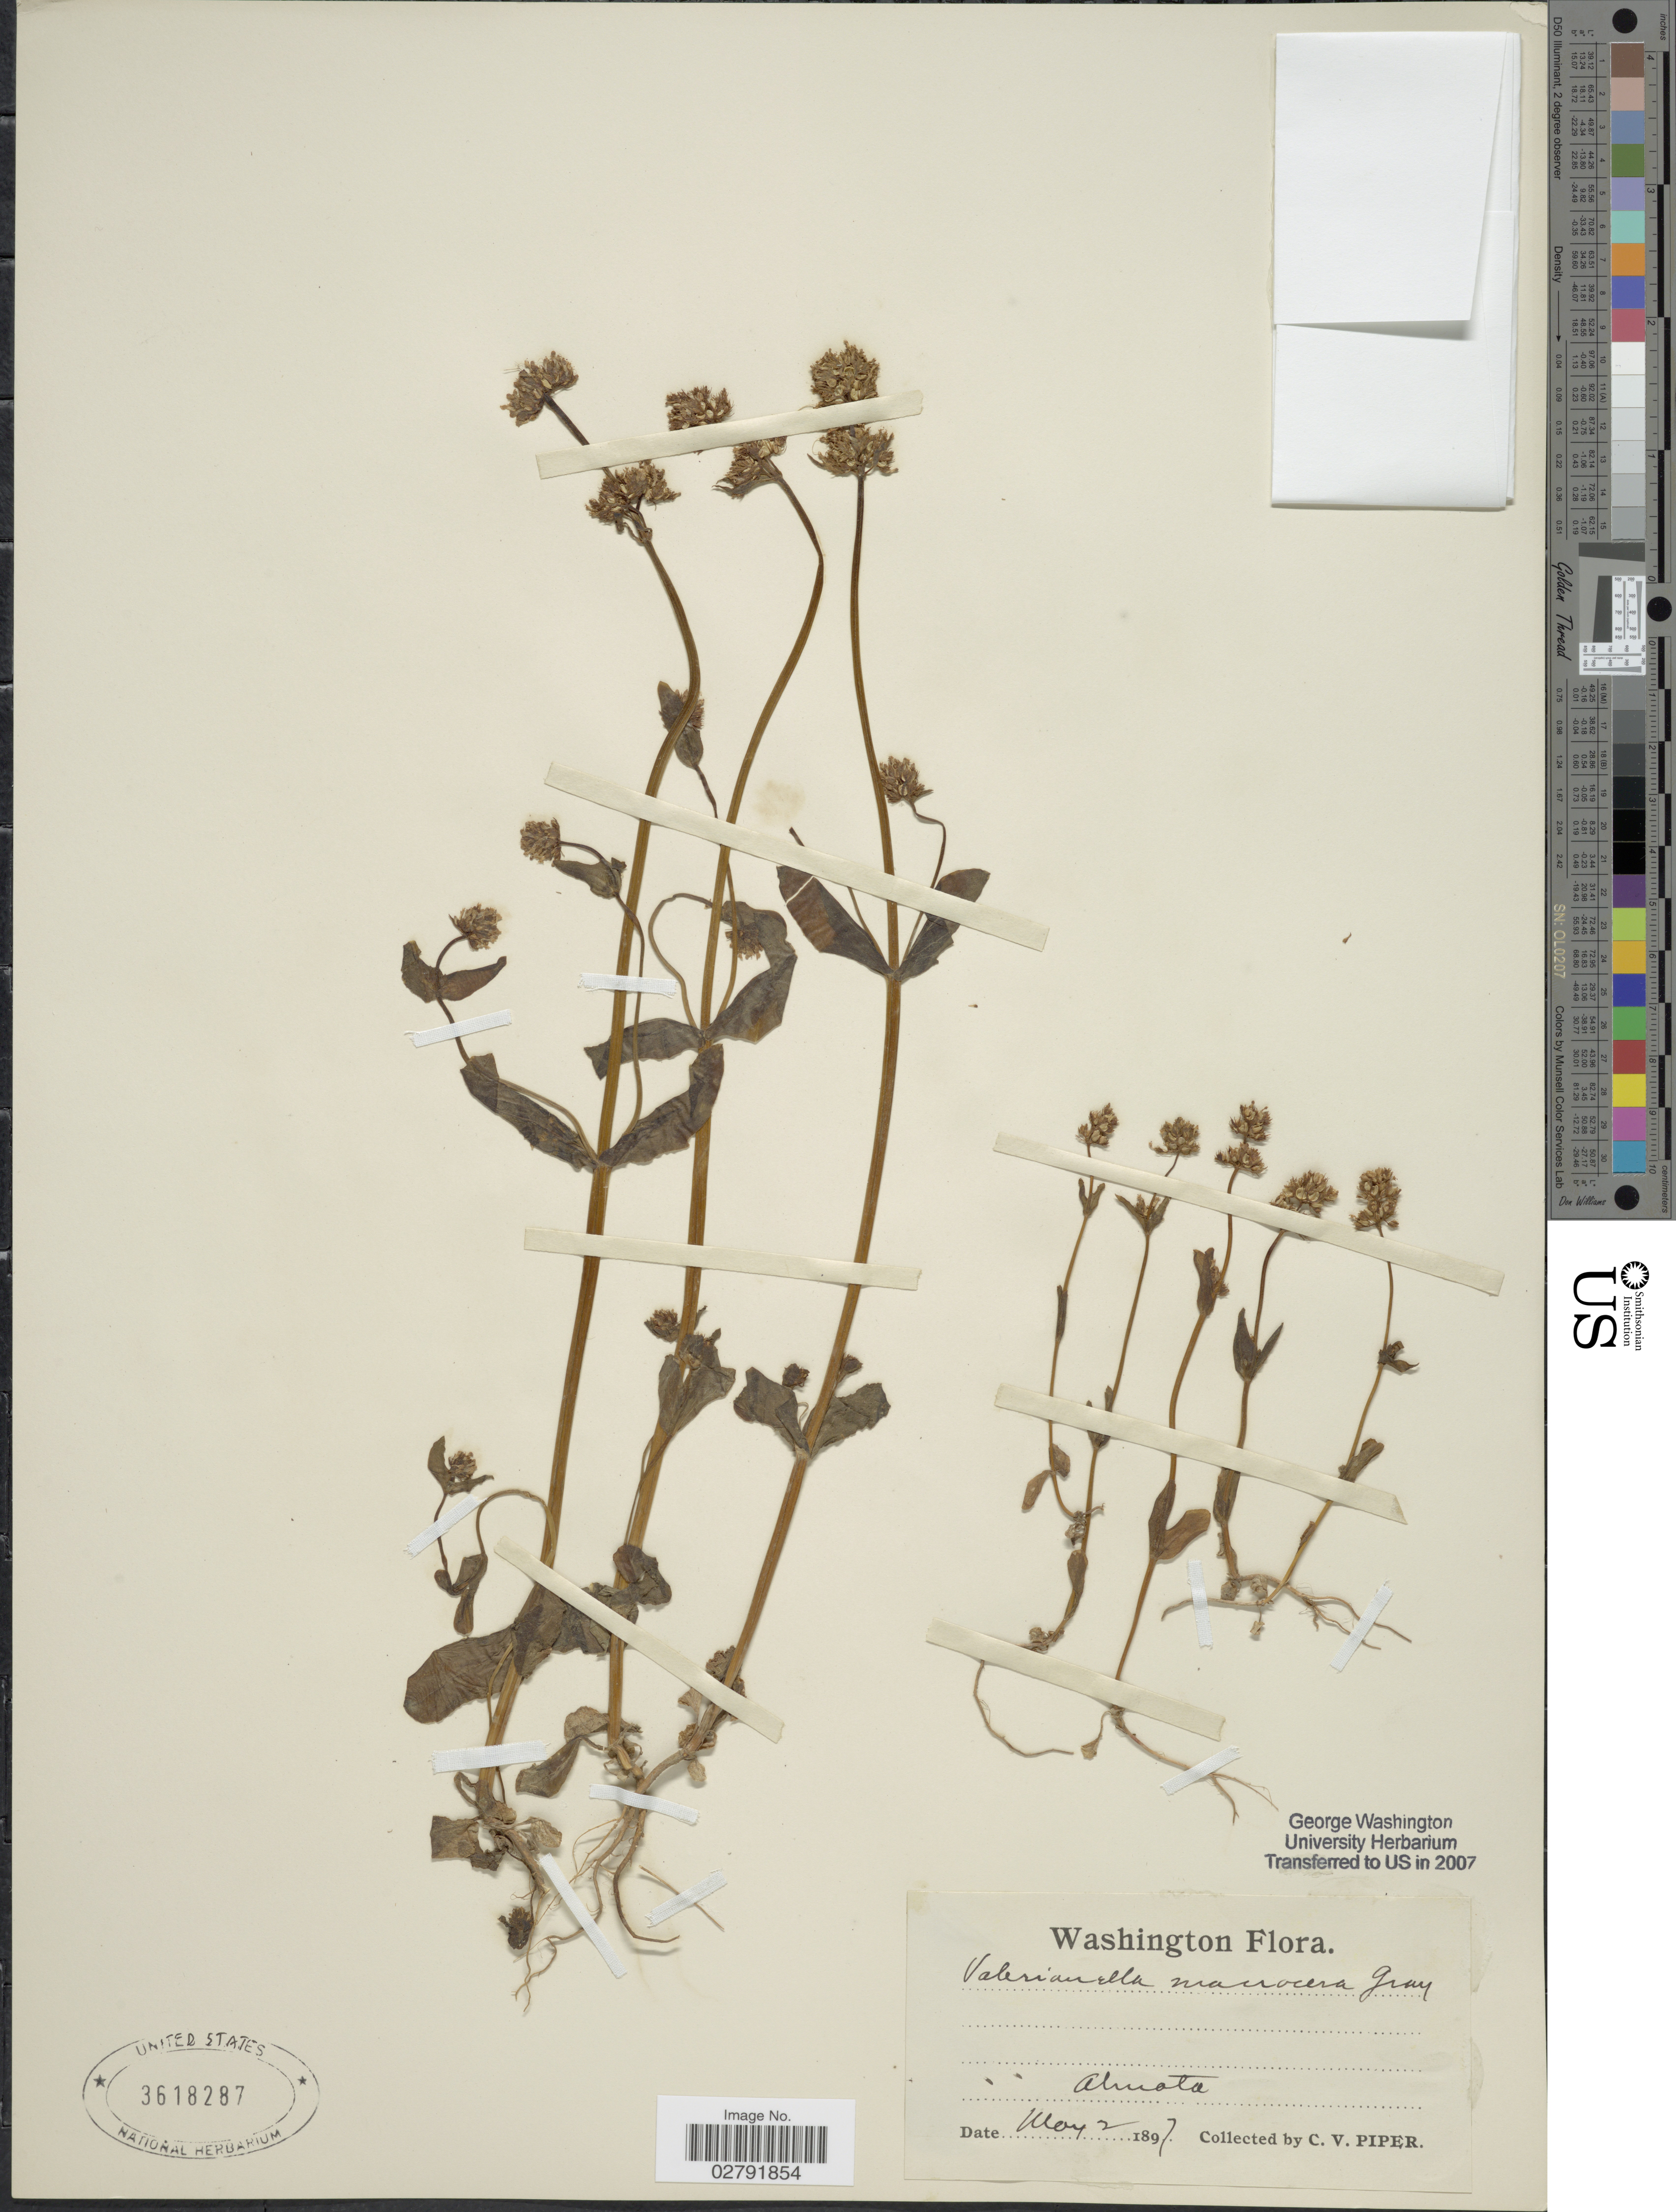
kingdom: Plantae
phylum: Tracheophyta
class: Magnoliopsida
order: Dipsacales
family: Caprifoliaceae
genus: Plectritis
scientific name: Plectritis macrocera subsp. grayi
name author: (Suksd.) Morey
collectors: C. V. Piper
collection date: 1897-05-02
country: United States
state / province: Washington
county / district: Whitman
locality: Almota.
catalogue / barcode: US 3618287